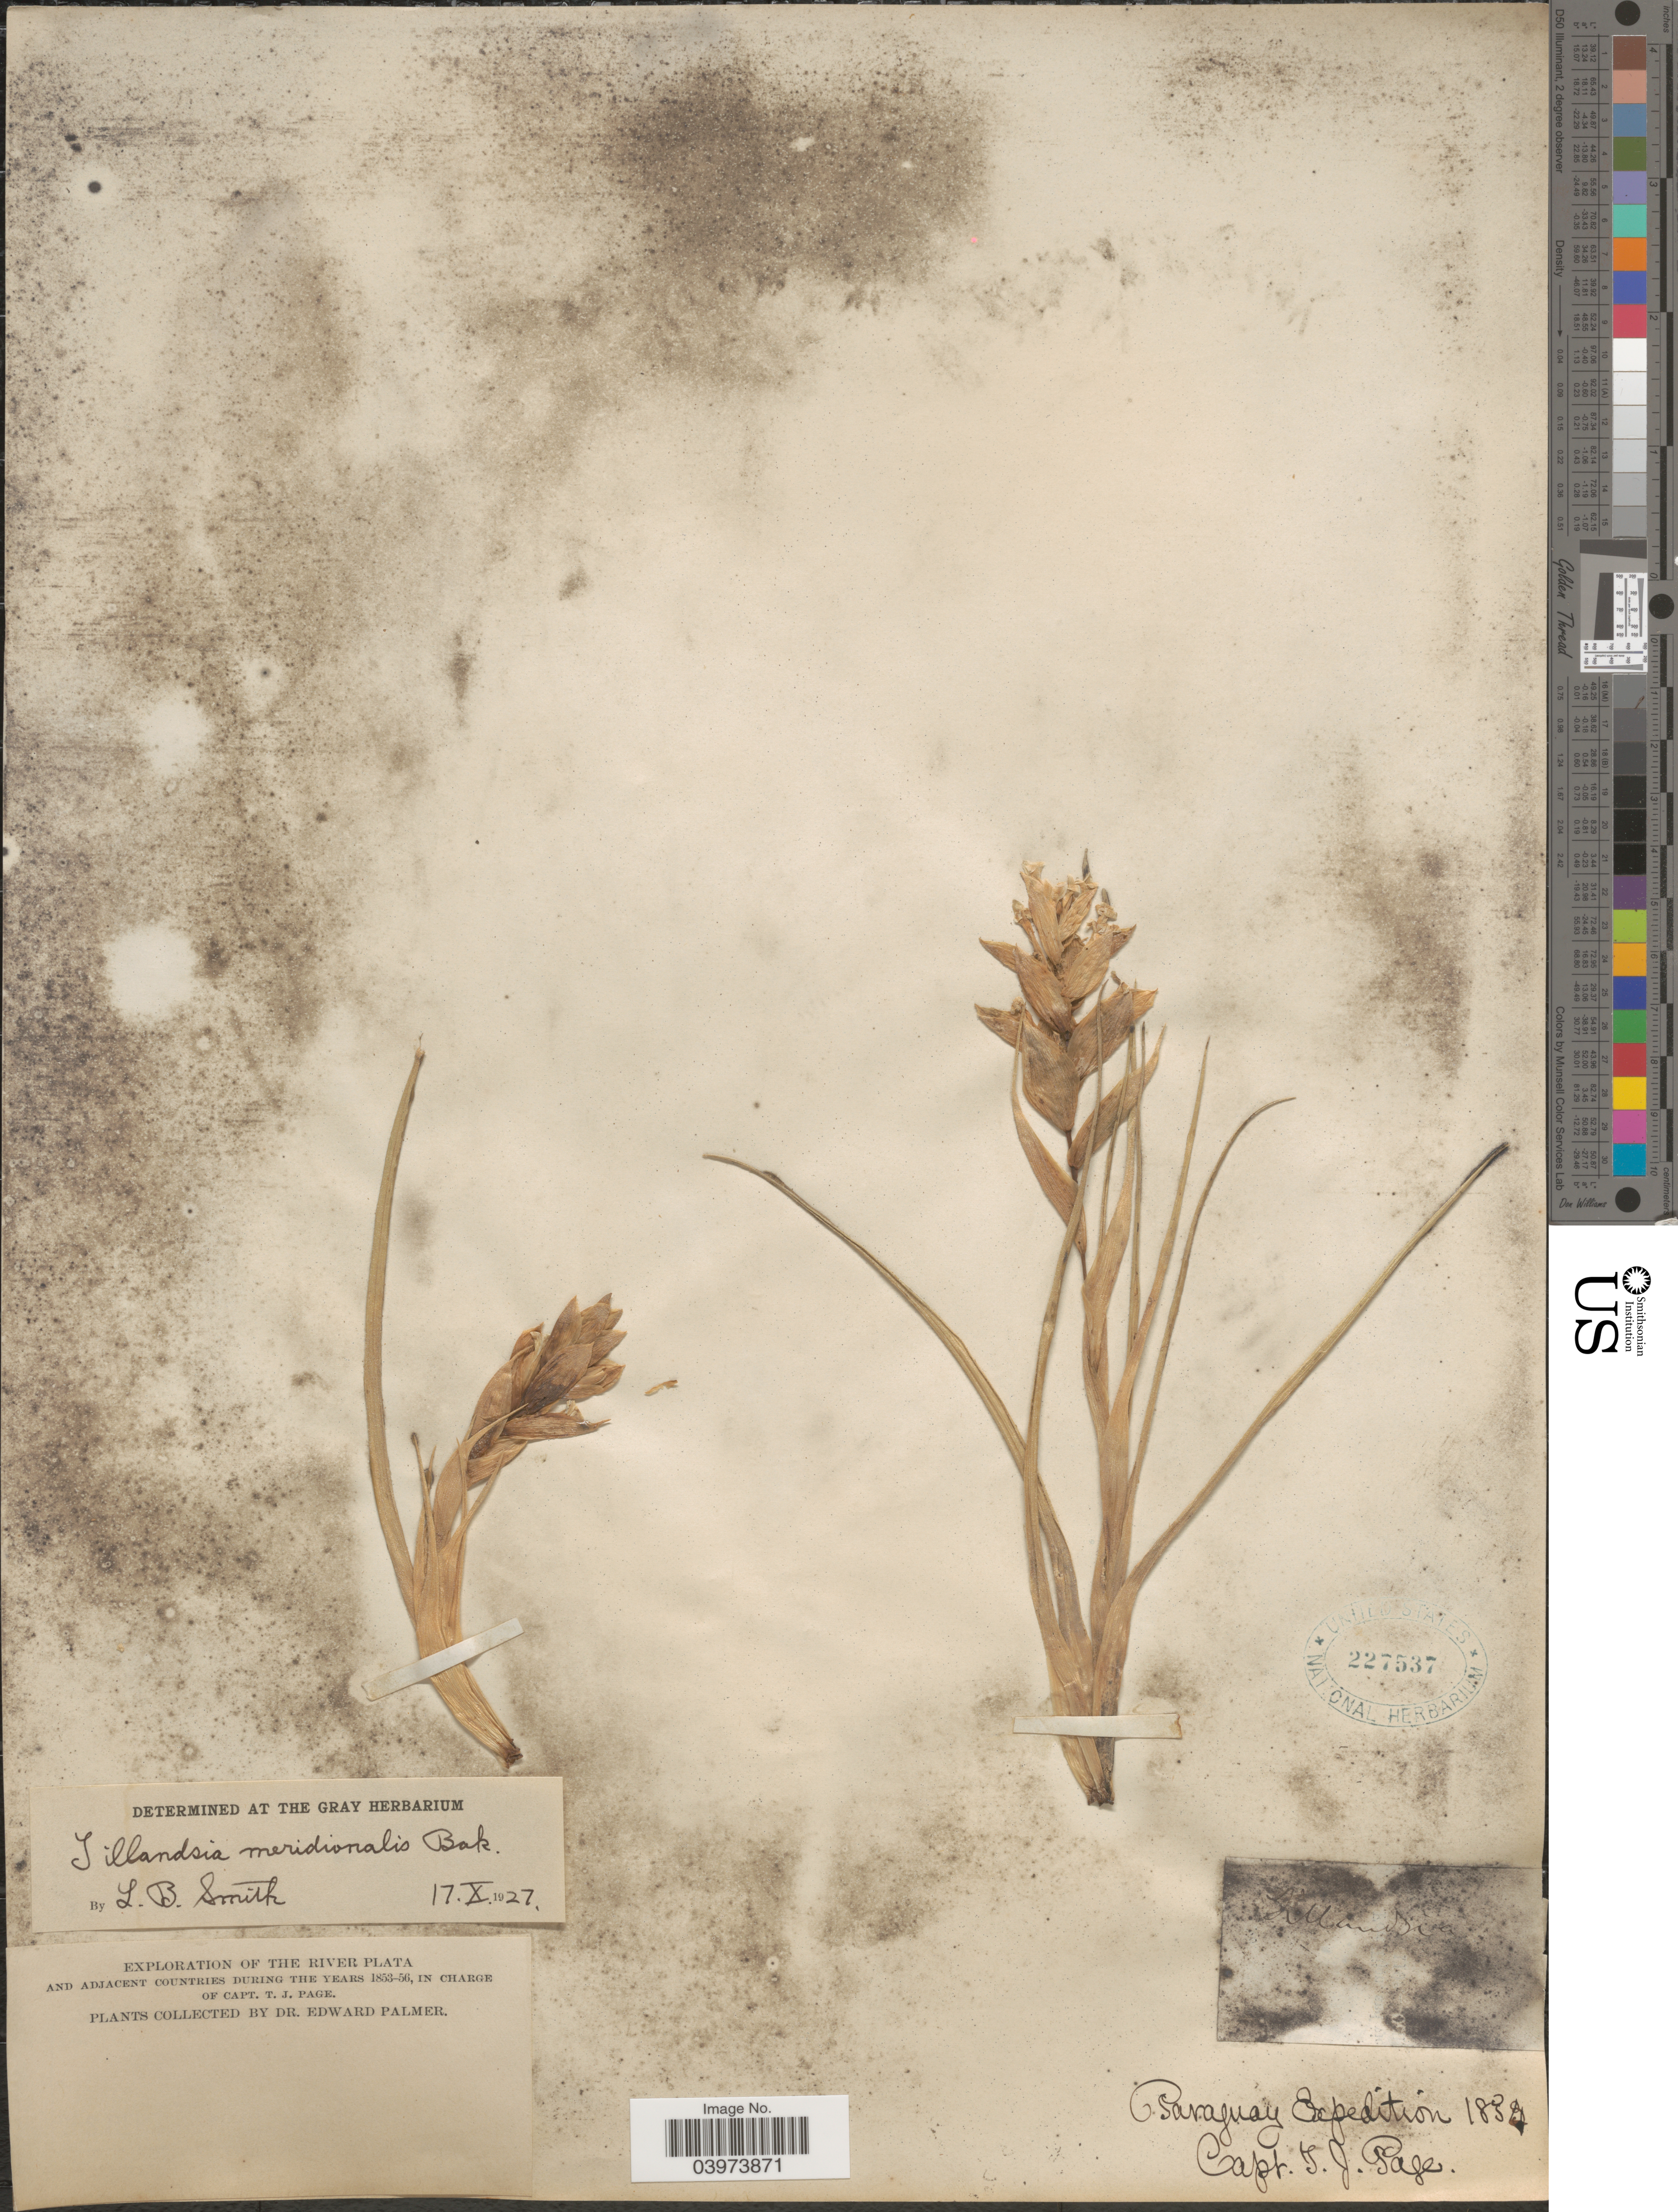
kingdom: Plantae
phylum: Tracheophyta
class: Liliopsida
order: Poales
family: Bromeliaceae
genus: Tillandsia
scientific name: Tillandsia meridionalis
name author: Baker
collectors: E. Palmer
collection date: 1883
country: Paraguay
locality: Exploration of The River Plata and adjacent countries. Paraguay Expedition 1883.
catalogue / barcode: US 227537